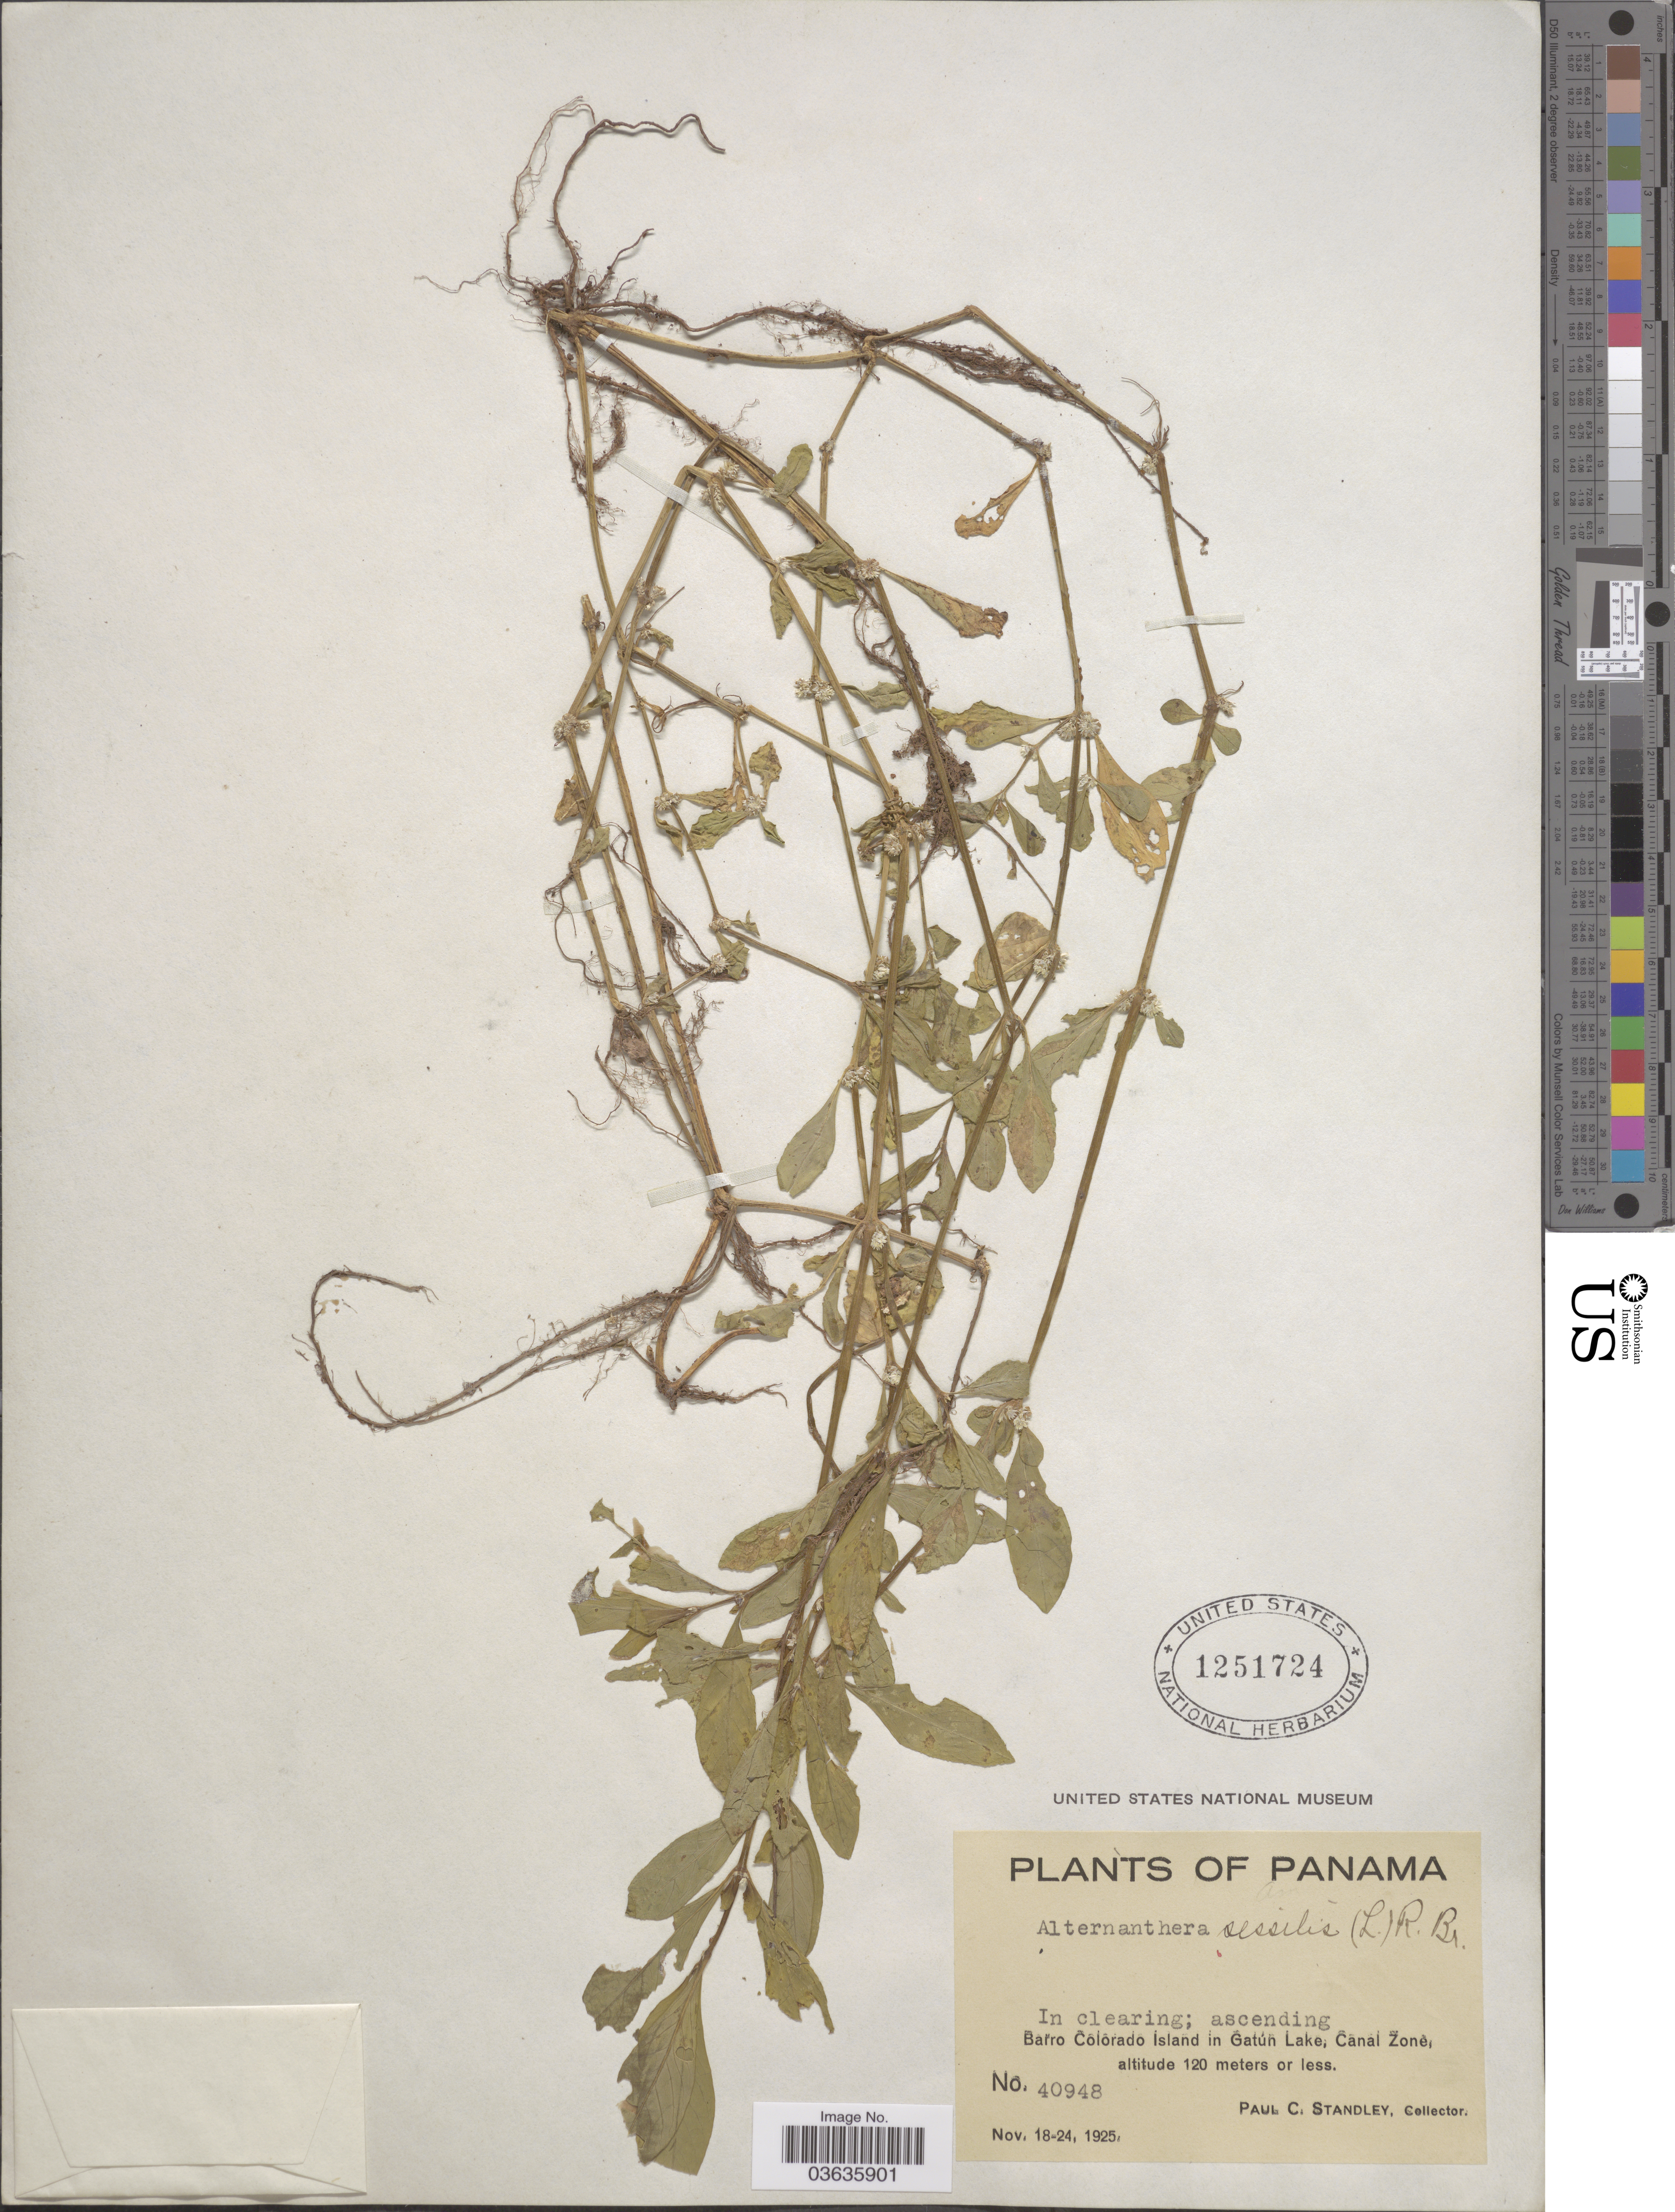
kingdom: Plantae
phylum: Tracheophyta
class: Magnoliopsida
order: Caryophyllales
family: Amaranthaceae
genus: Alternanthera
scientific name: Alternanthera sessilis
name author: (L.) DC.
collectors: P. C. Standley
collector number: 40948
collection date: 1925-11-18/1925-11-24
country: Panama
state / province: Panamá Oeste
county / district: Canal Zone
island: Barro Colorado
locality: Barro Colorado Island in Gatún Lake, Canal Zone.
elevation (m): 120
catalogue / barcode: US 1251724